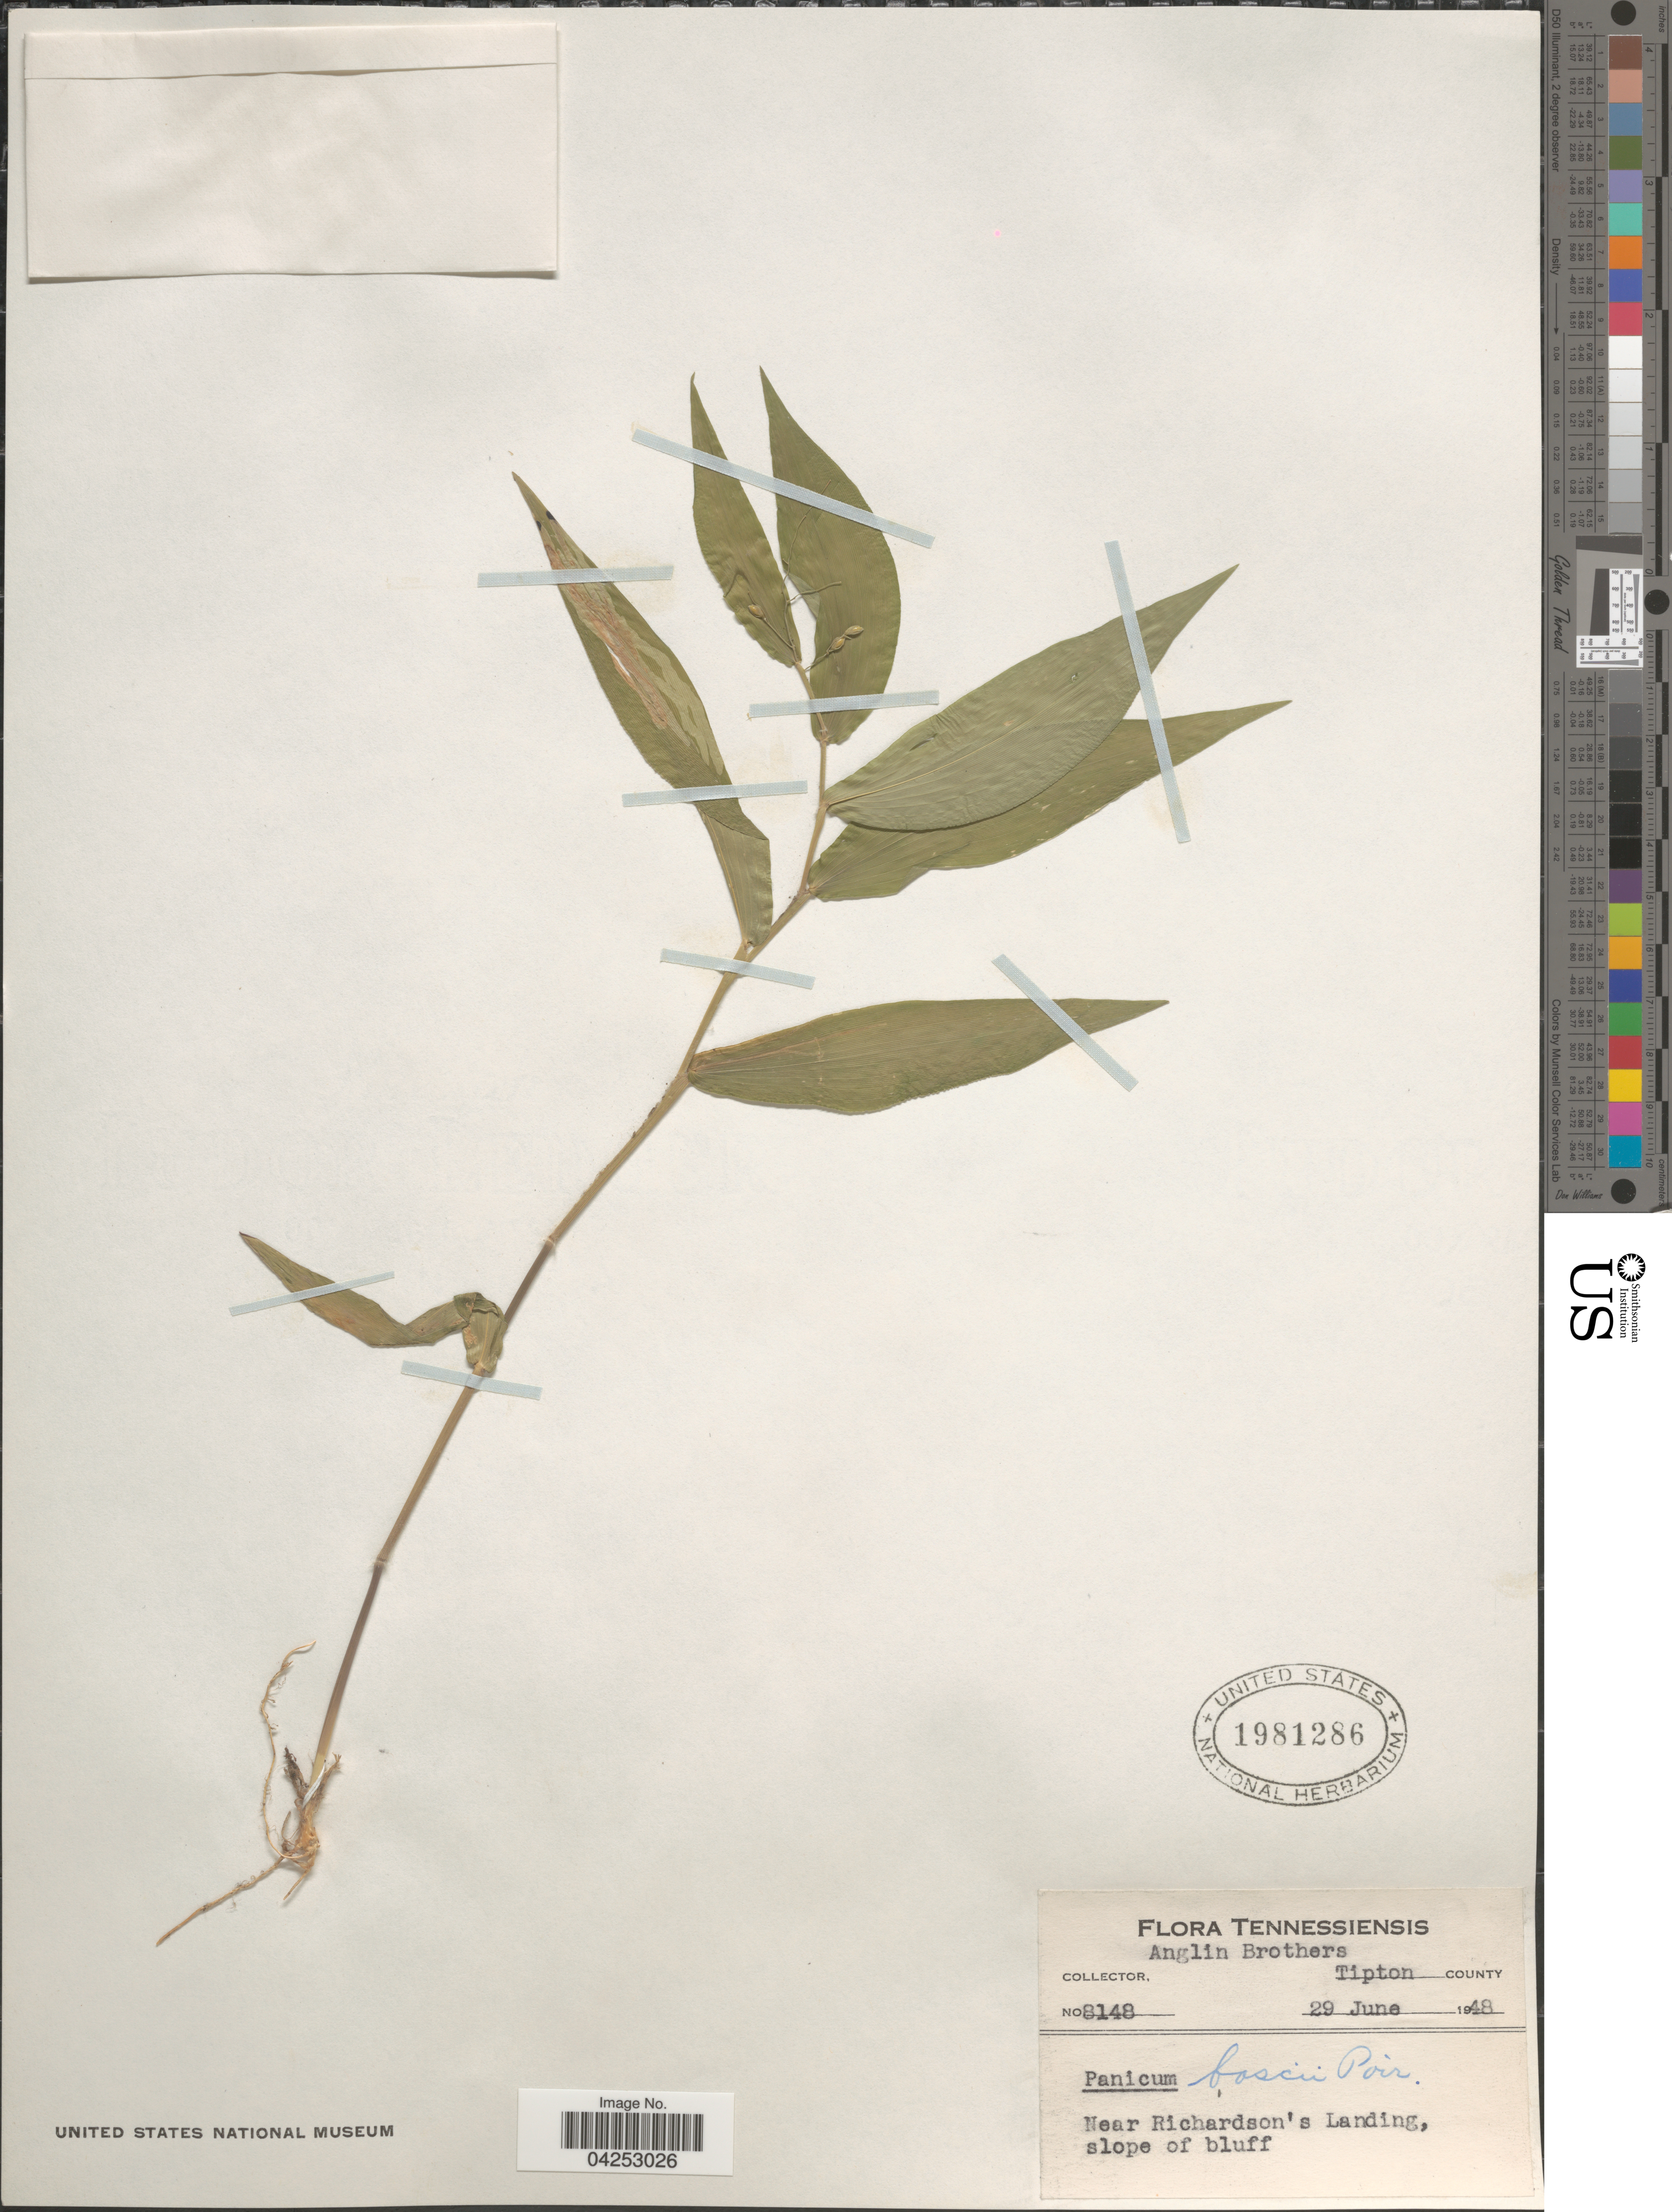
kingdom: Plantae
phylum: Tracheophyta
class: Liliopsida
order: Poales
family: Poaceae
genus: Dichanthelium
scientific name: Dichanthelium boscii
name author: (Poir.) Gould & C.A. Clark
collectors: Anglin Brothers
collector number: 8148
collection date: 1948-06-29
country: United States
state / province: Tennessee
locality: Tipton County. Near Richardson's Landing, slope of bluff.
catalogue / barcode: US 1981286